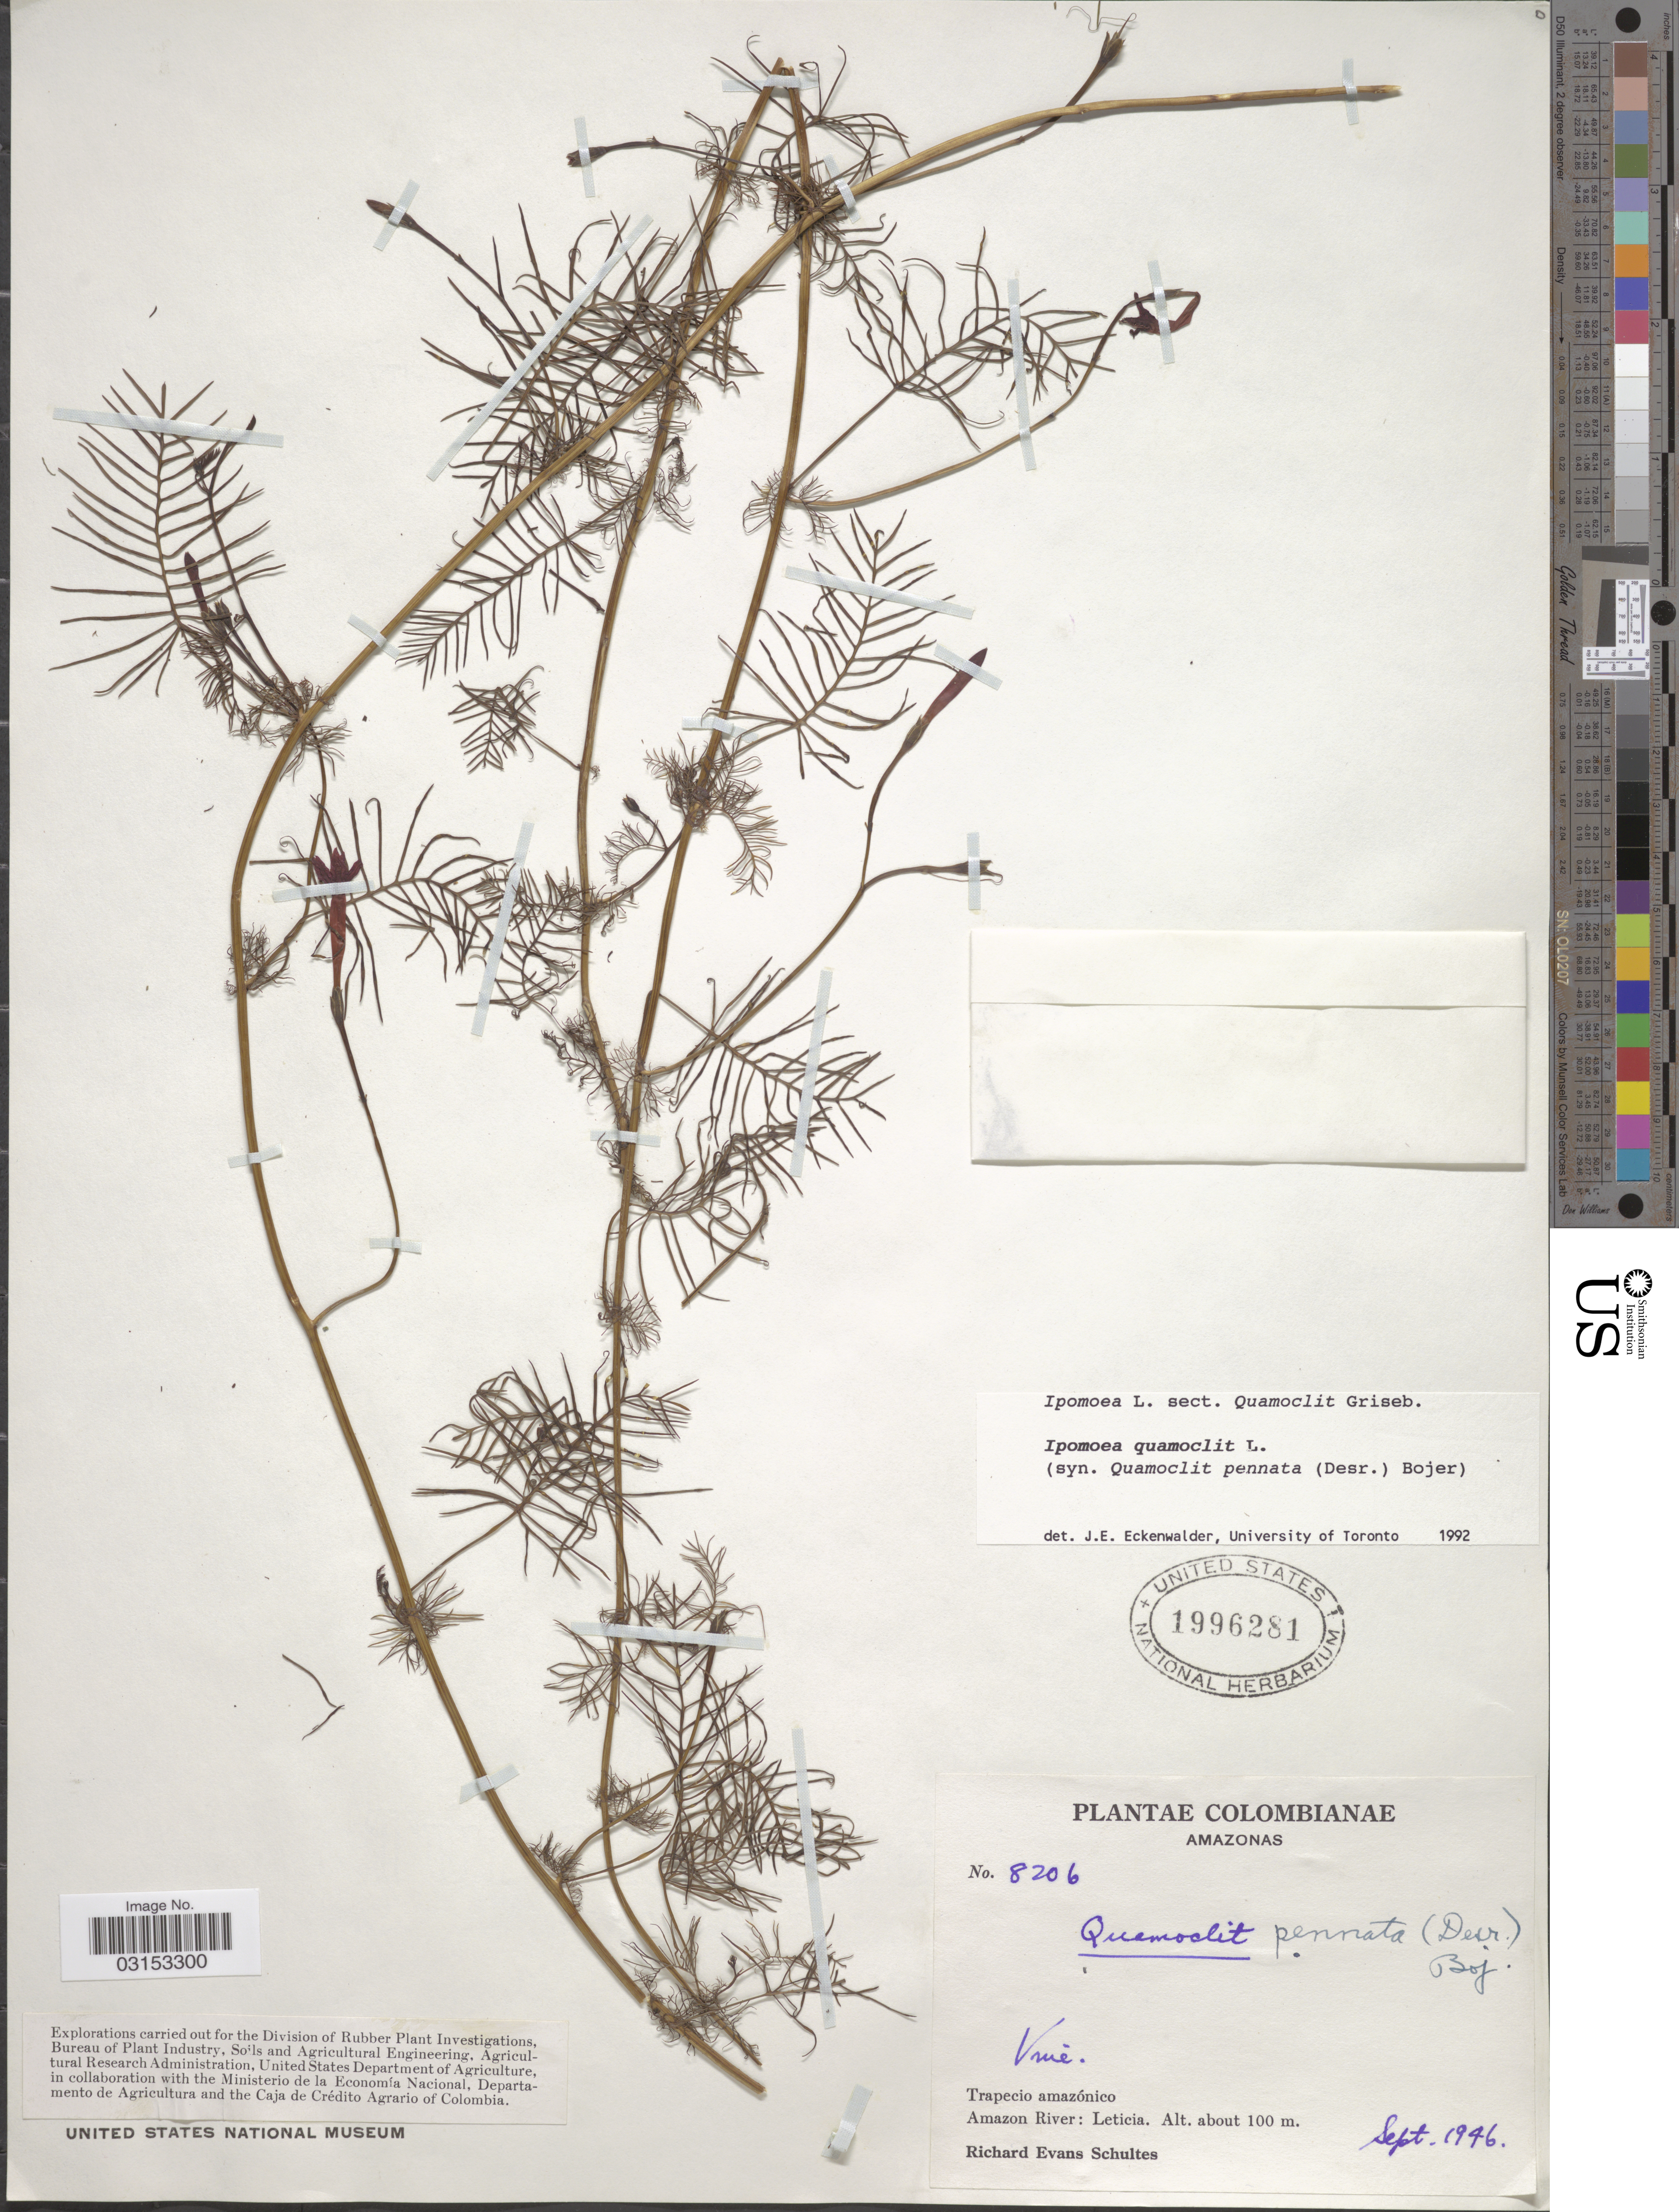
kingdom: Plantae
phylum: Tracheophyta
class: Magnoliopsida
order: Solanales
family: Convolvulaceae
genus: Ipomoea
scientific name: Ipomoea quamoclit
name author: L.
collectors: R. E. Schultes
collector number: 8206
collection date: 1946-09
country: Colombia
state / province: Amazônas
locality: Trapecio amazónico. Amazon River: Leticia.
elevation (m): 100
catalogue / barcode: US 1996281